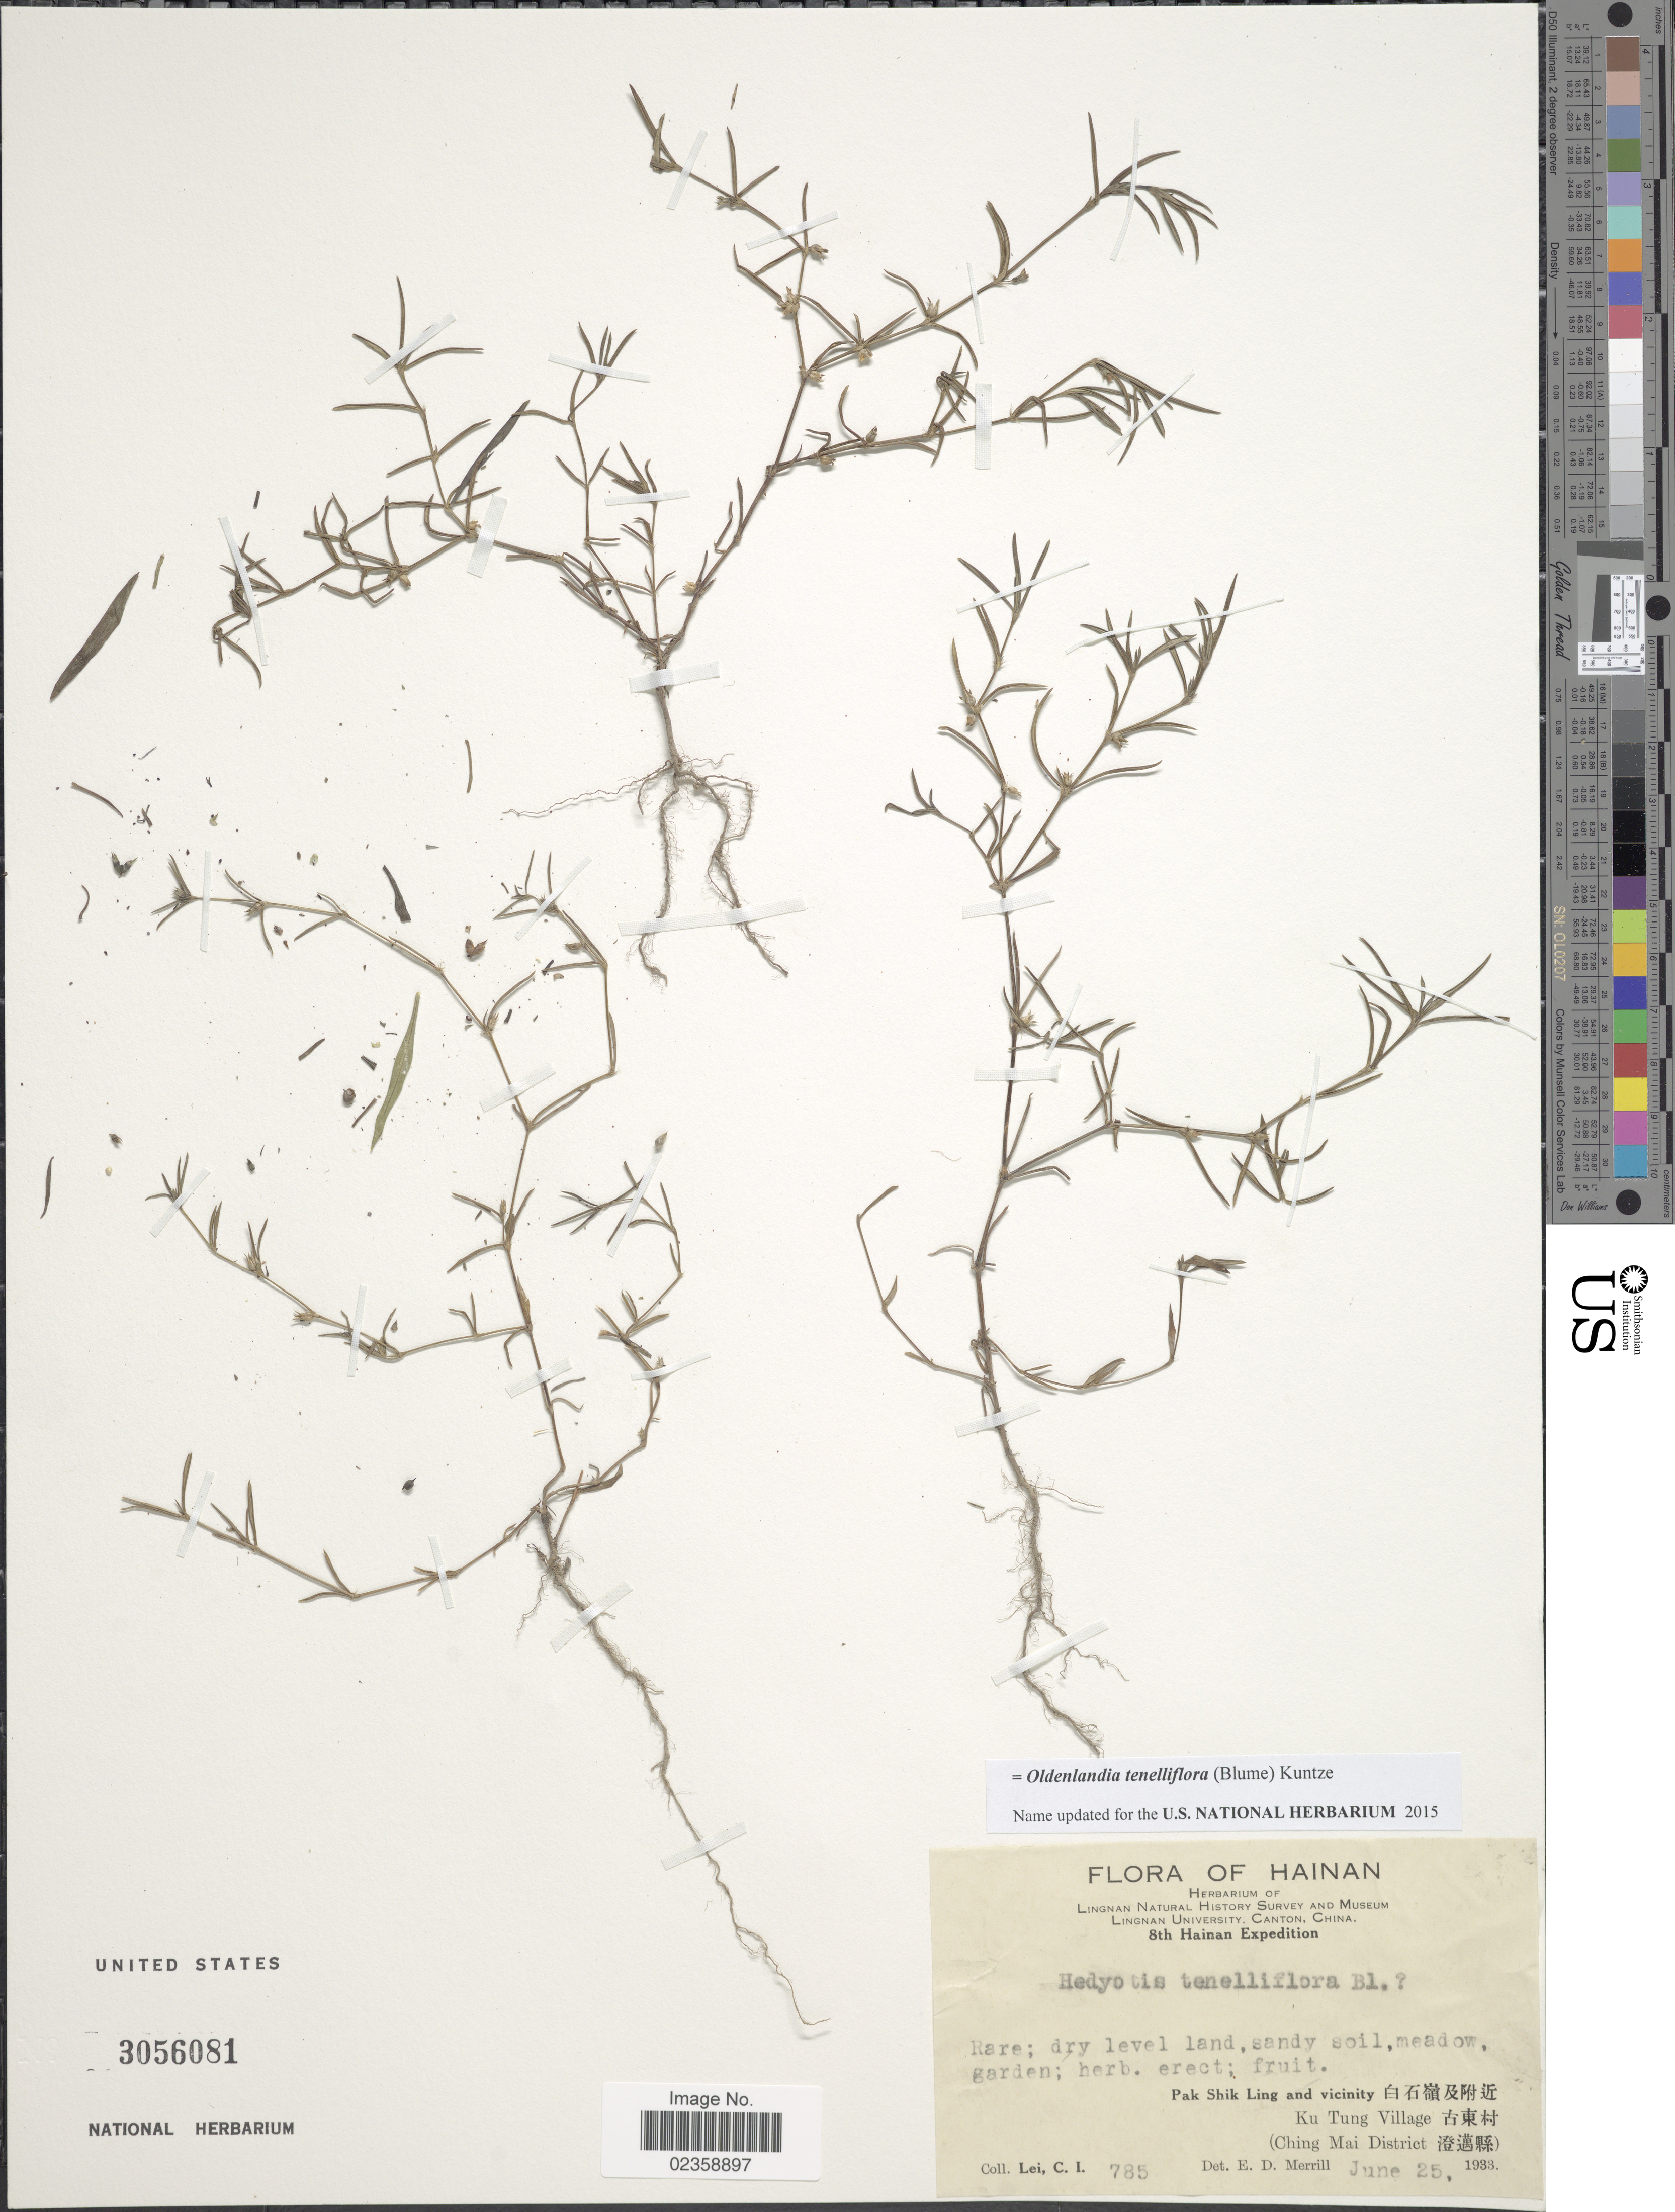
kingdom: Plantae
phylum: Tracheophyta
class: Magnoliopsida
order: Gentianales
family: Rubiaceae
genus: Oldenlandia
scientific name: Oldenlandia tenelliflora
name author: (Blume) Kuntze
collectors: C. I. Lei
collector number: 785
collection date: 1933-06-25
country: China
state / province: Hainan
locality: Pak Shik Ling and vicinity X. Ku Tung Village X. (Ching Mai District X)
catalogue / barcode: US 3056081